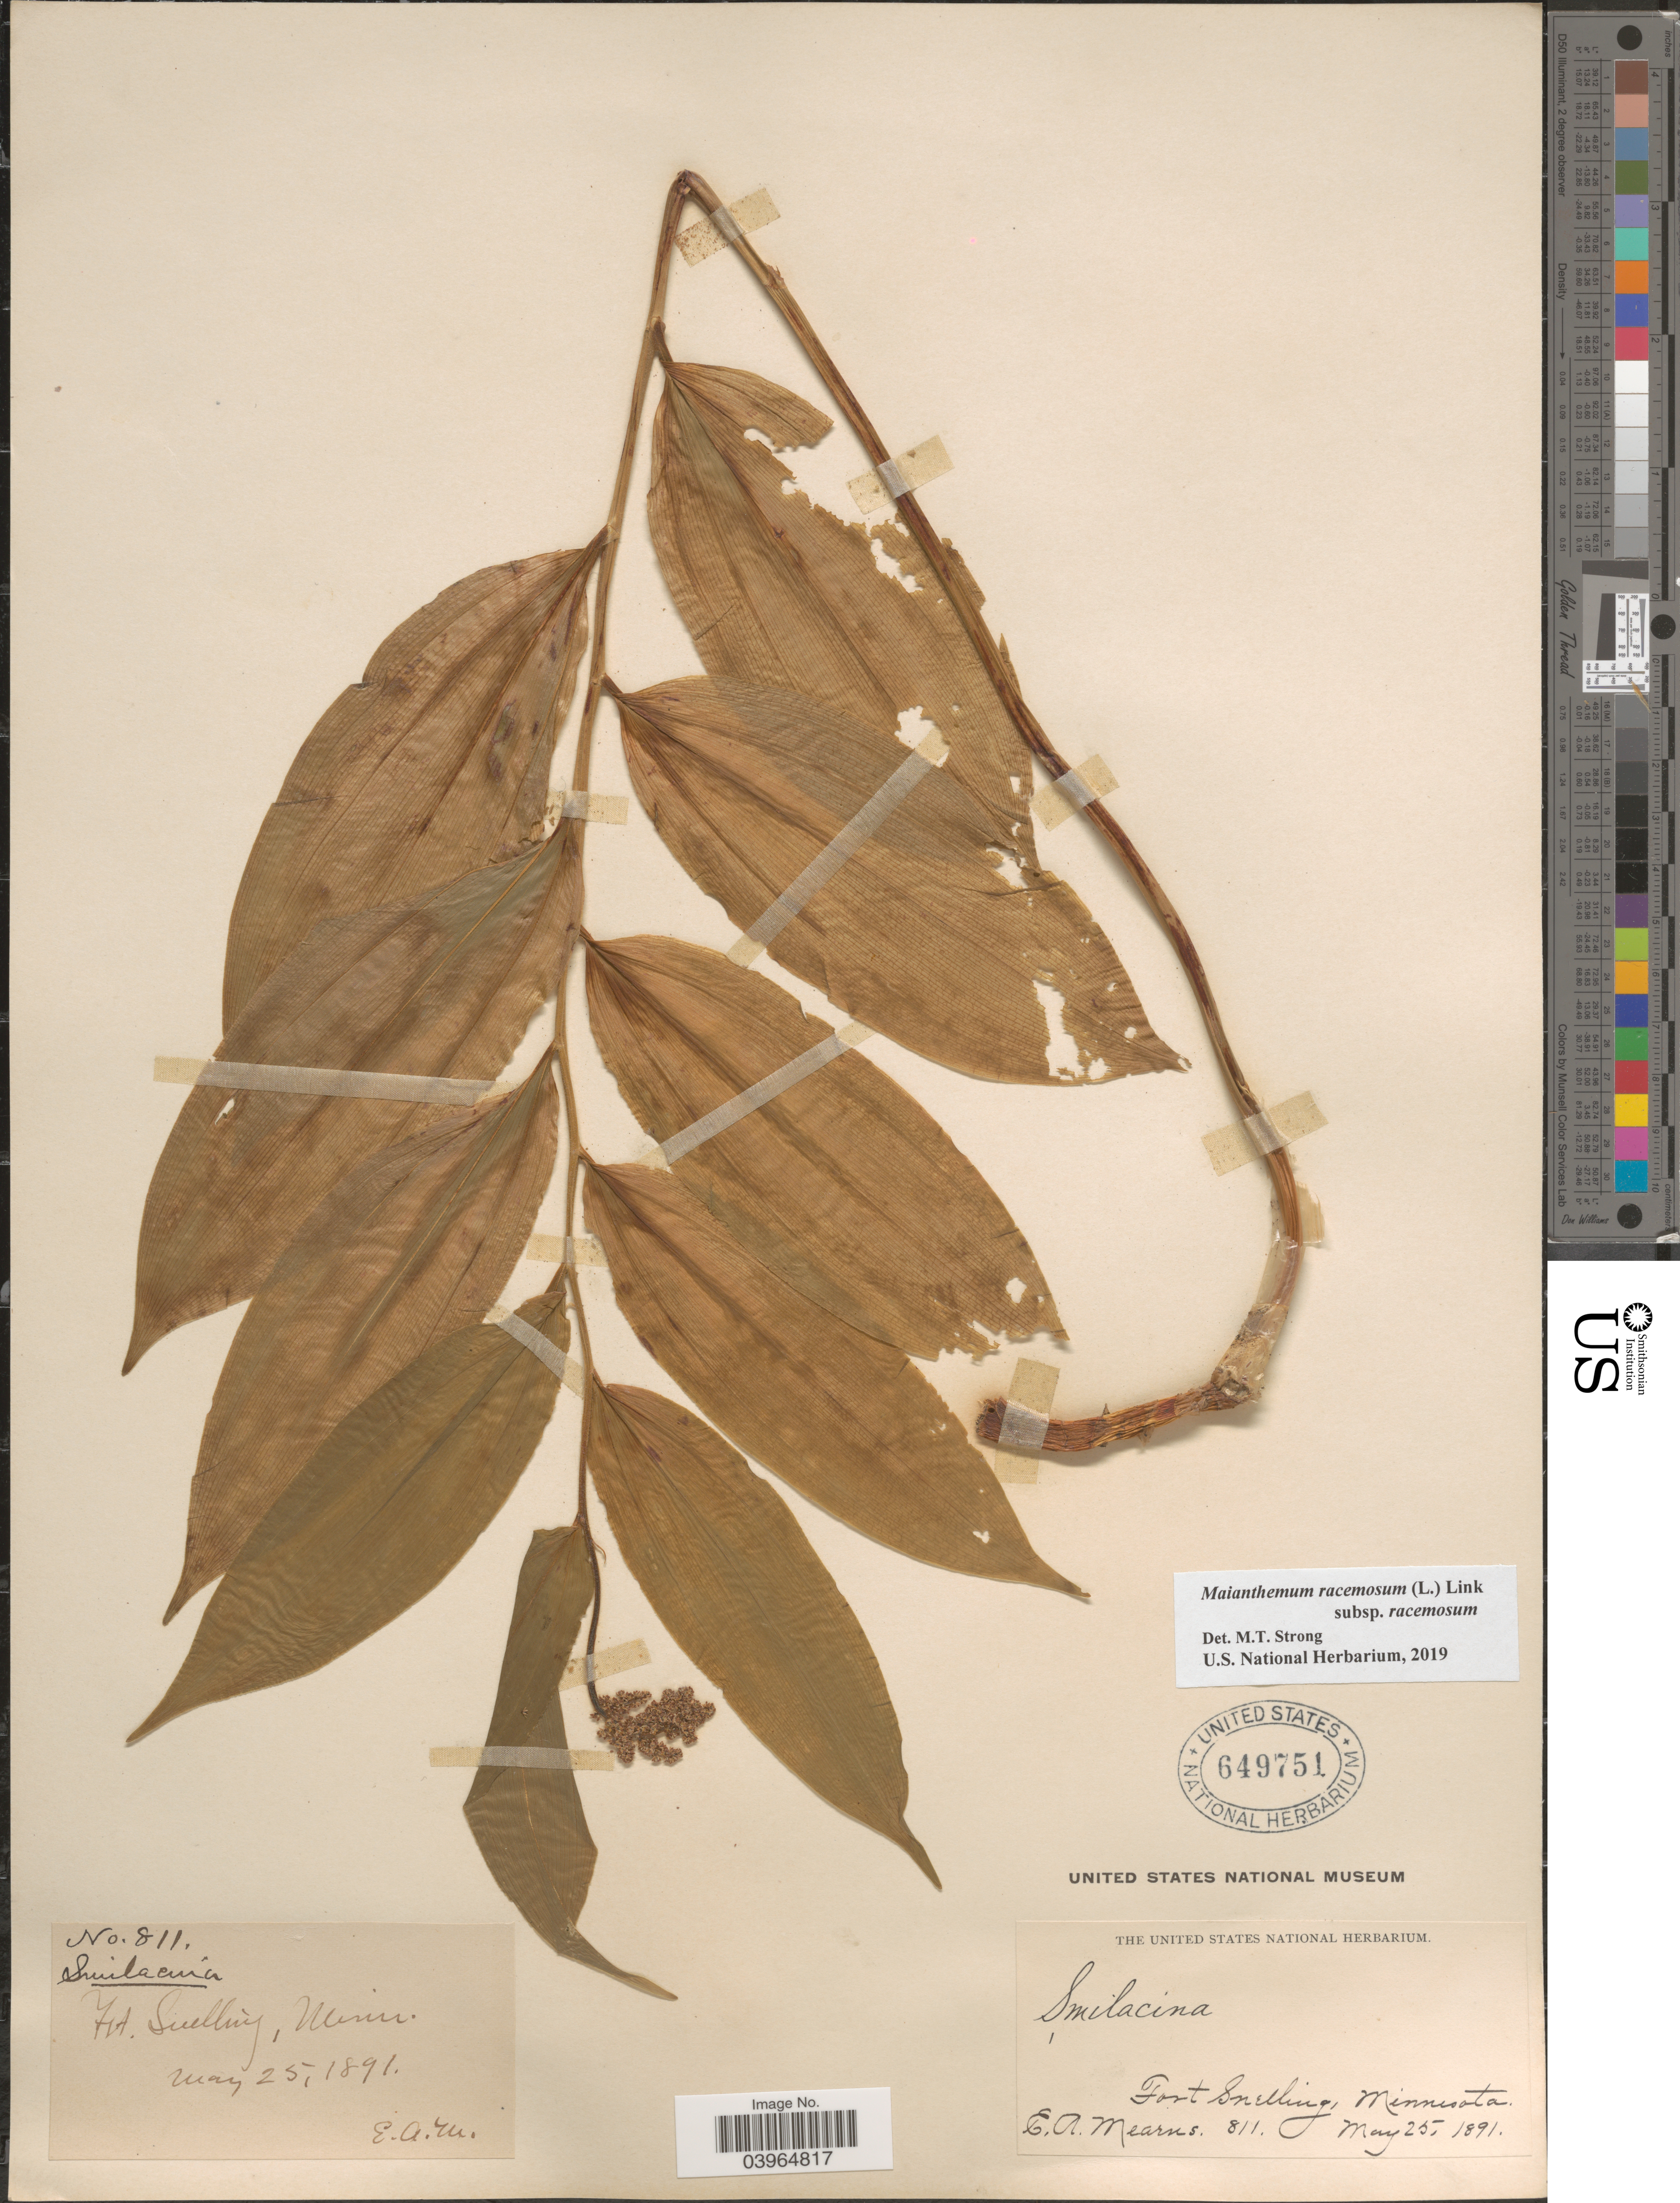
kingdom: Plantae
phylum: Tracheophyta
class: Liliopsida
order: Asparagales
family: Asparagaceae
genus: Maianthemum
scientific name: Maianthemum racemosum subsp. racemosum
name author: (L.) Link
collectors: E. A. Mearns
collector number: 811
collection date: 1891-05-25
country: United States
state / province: Minnesota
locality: Fort Snelling.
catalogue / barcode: US 649751